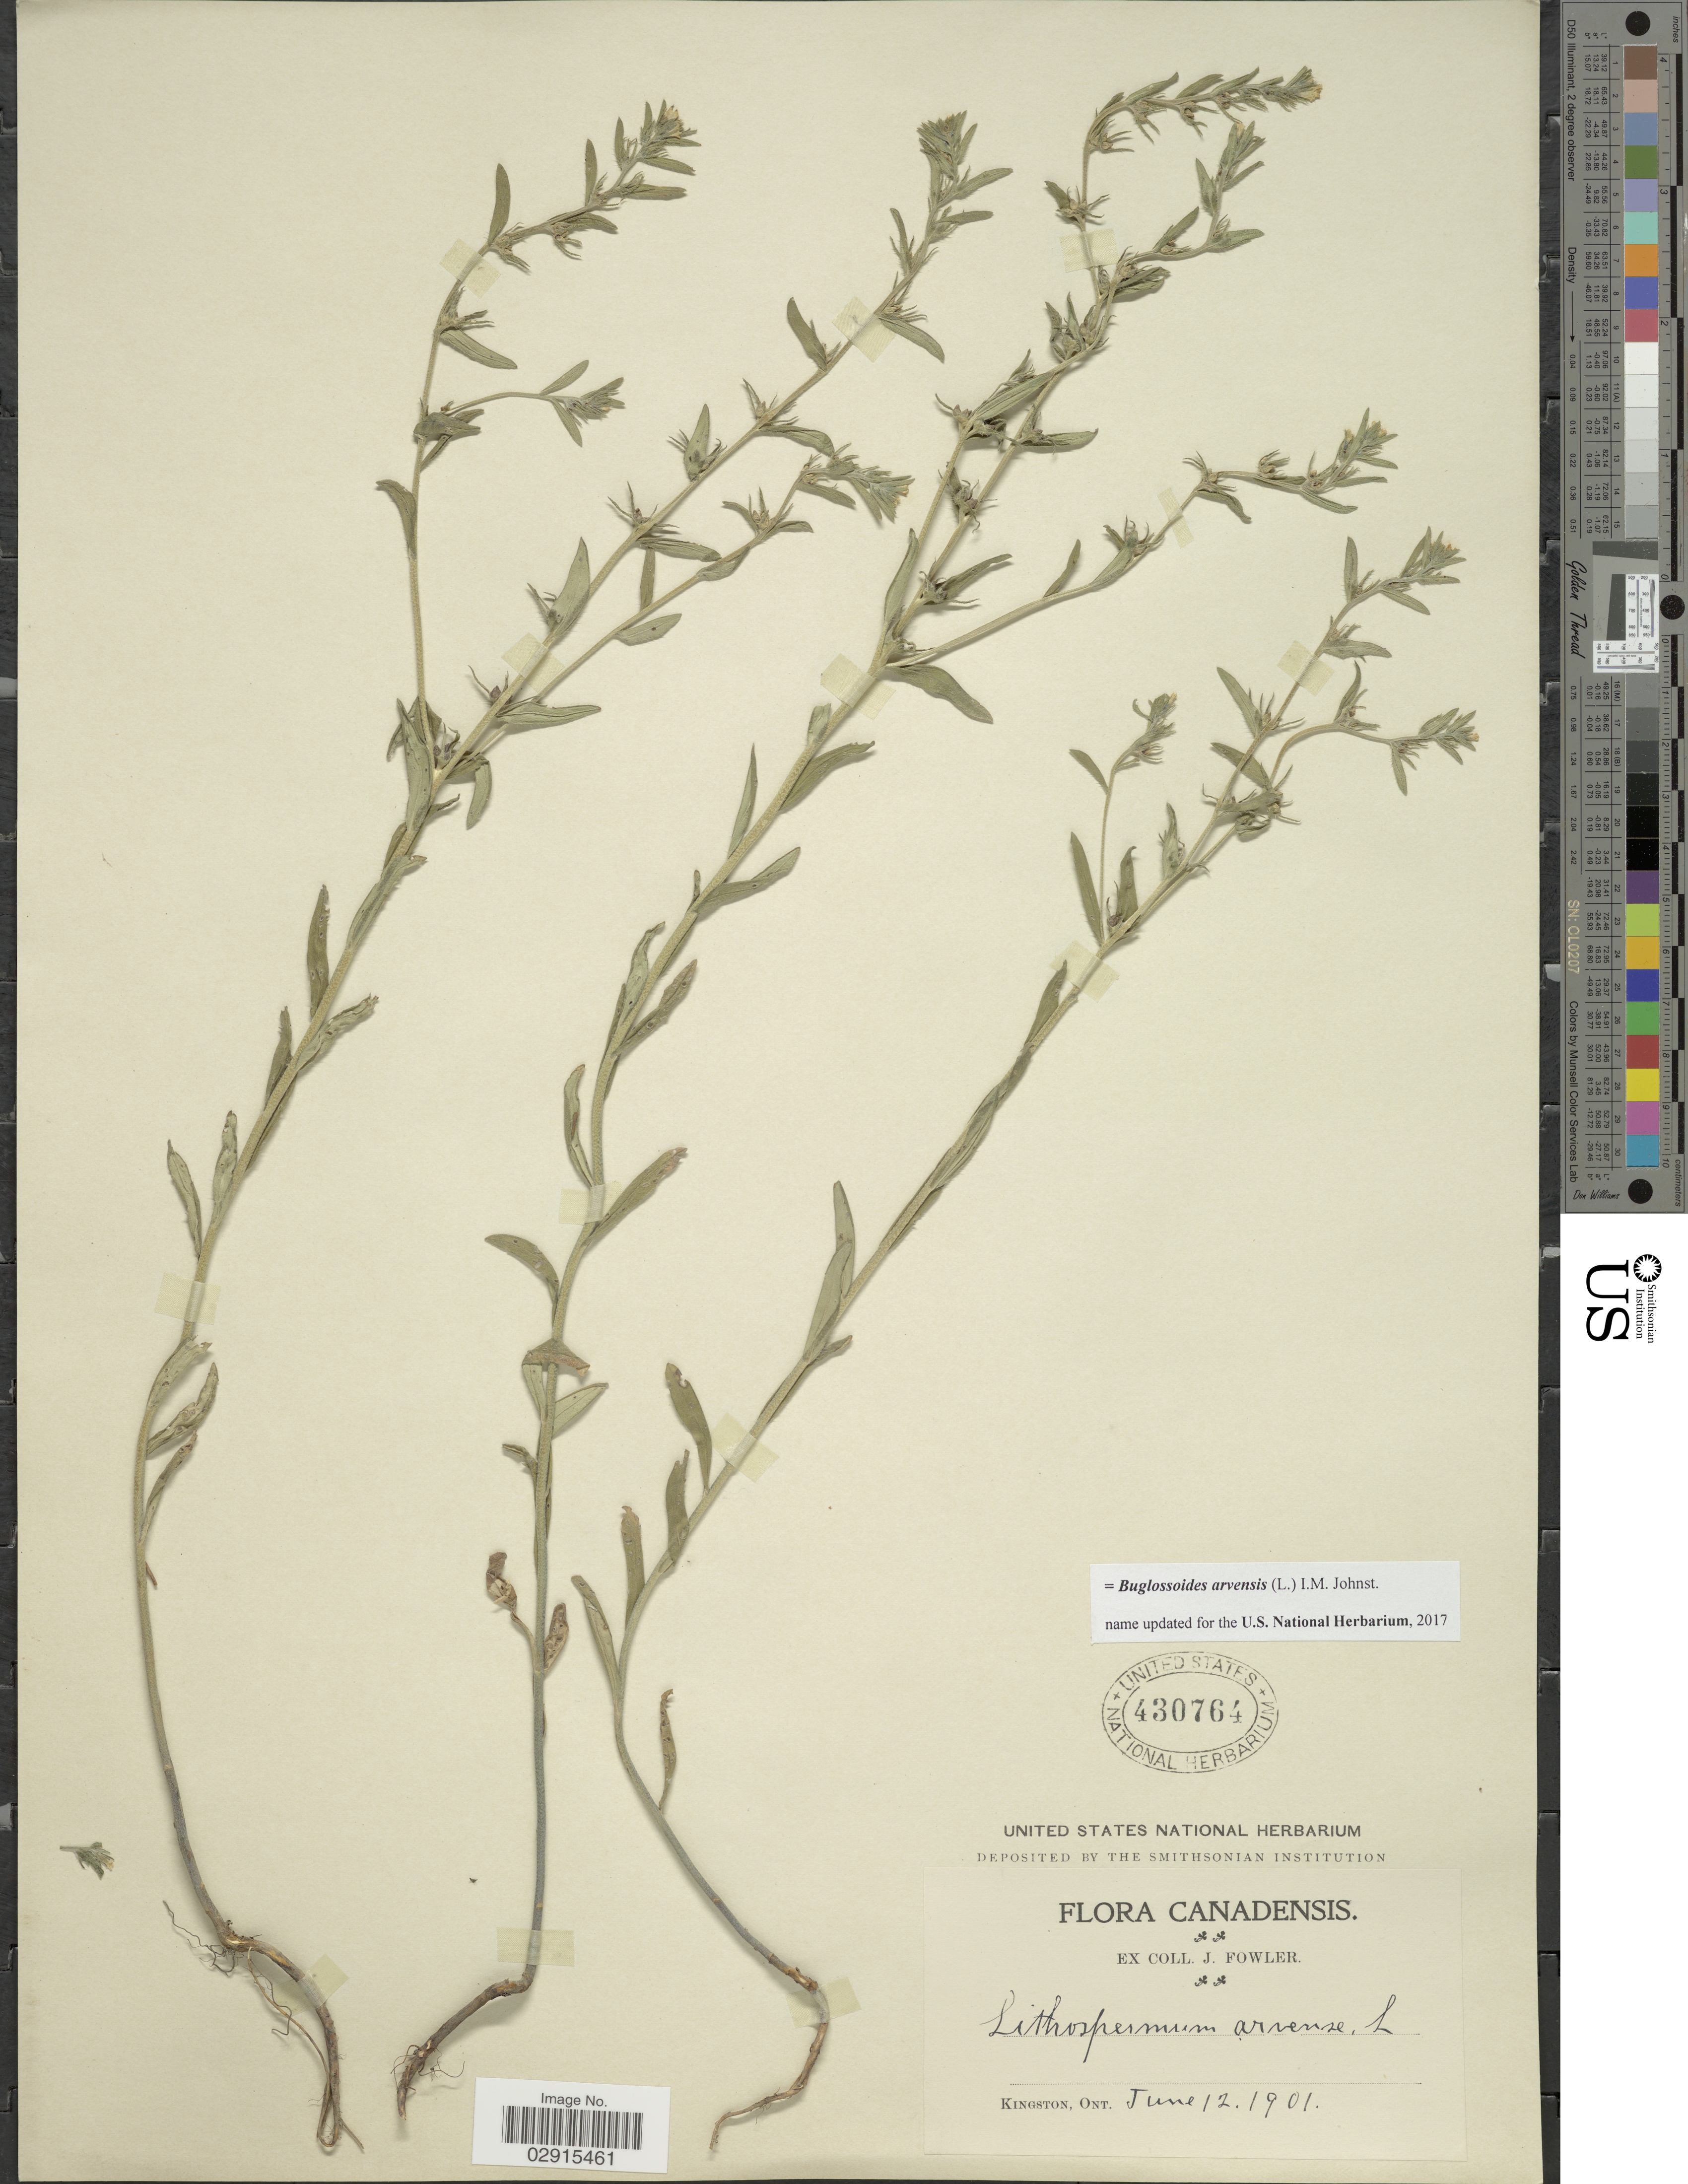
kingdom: Plantae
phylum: Tracheophyta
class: Magnoliopsida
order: Boraginales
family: Boraginaceae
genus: Buglossoides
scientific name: Buglossoides arvensis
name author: (L.) I.M. Johnst.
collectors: J. Fowler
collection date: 1901-06-12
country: Canada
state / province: Ontario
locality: Kingston.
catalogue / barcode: US 430764